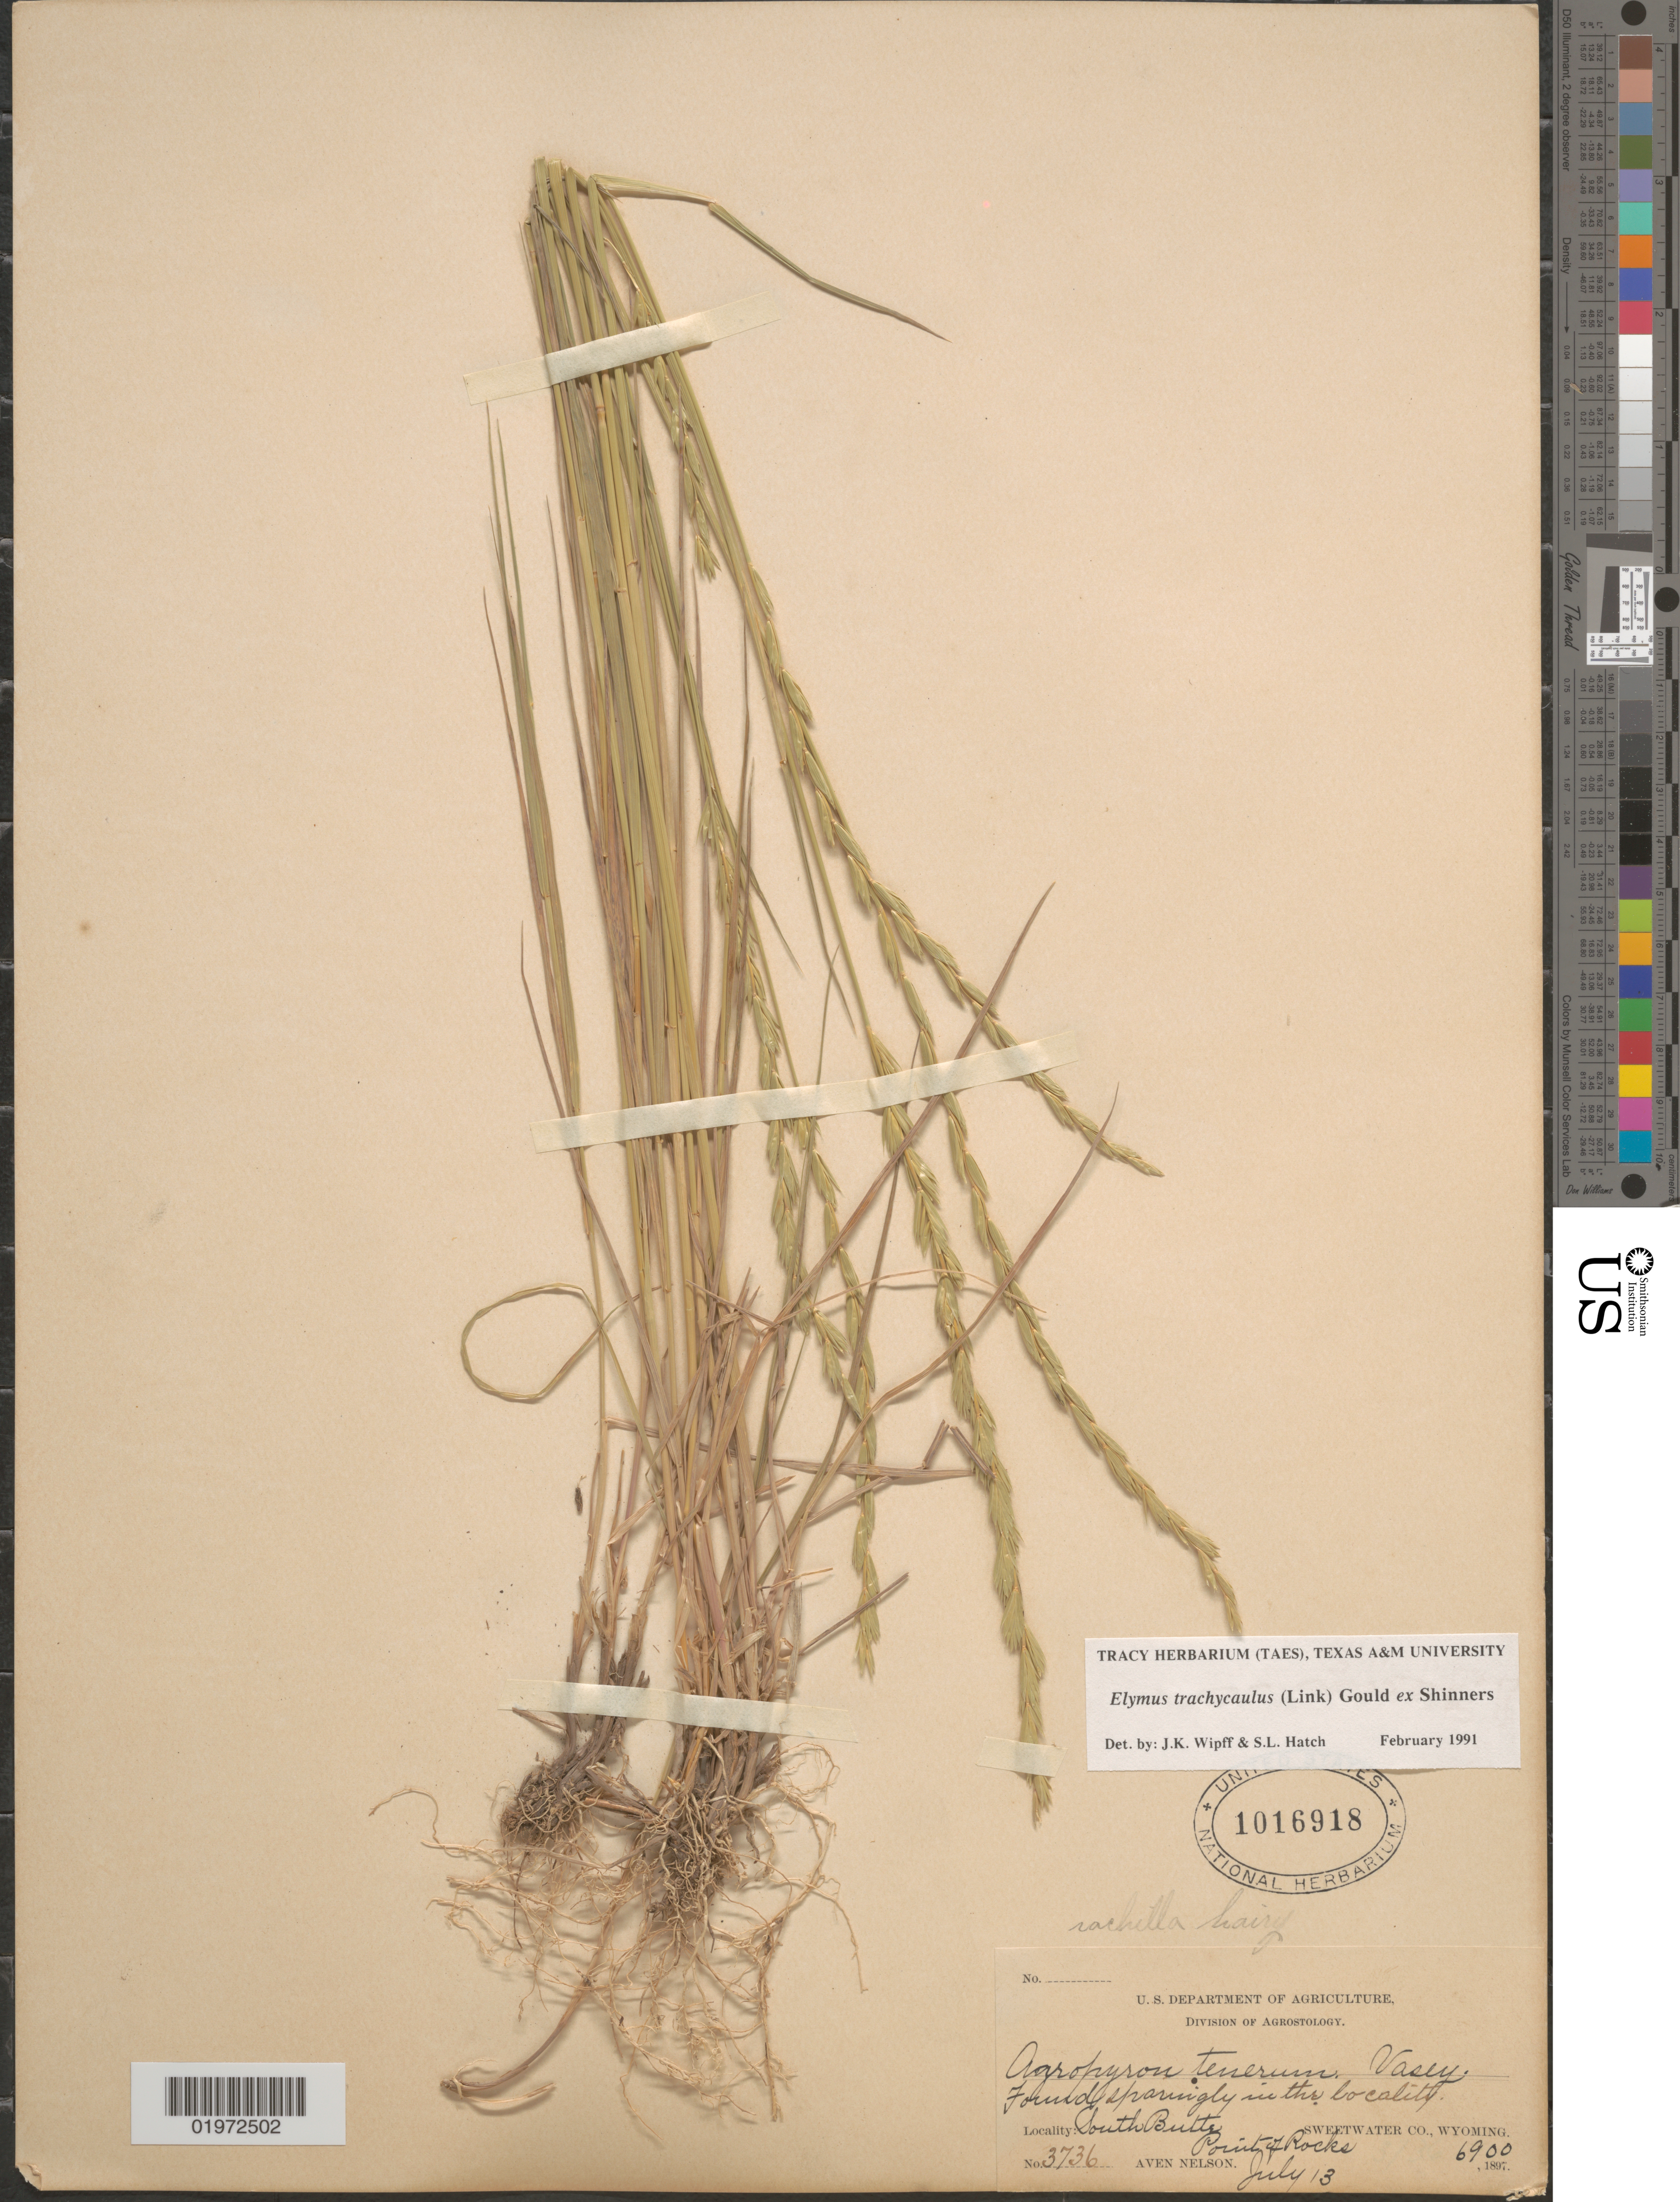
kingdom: Plantae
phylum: Tracheophyta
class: Liliopsida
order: Poales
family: Poaceae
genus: Elymus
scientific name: Elymus trachycaulus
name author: (Link) Gould ex Shinners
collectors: A. Nelson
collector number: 3736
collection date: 1897-07-13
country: United States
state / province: Wyoming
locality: South Butte. Point of Rocks. Sweetwater Co.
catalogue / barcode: US 1016918